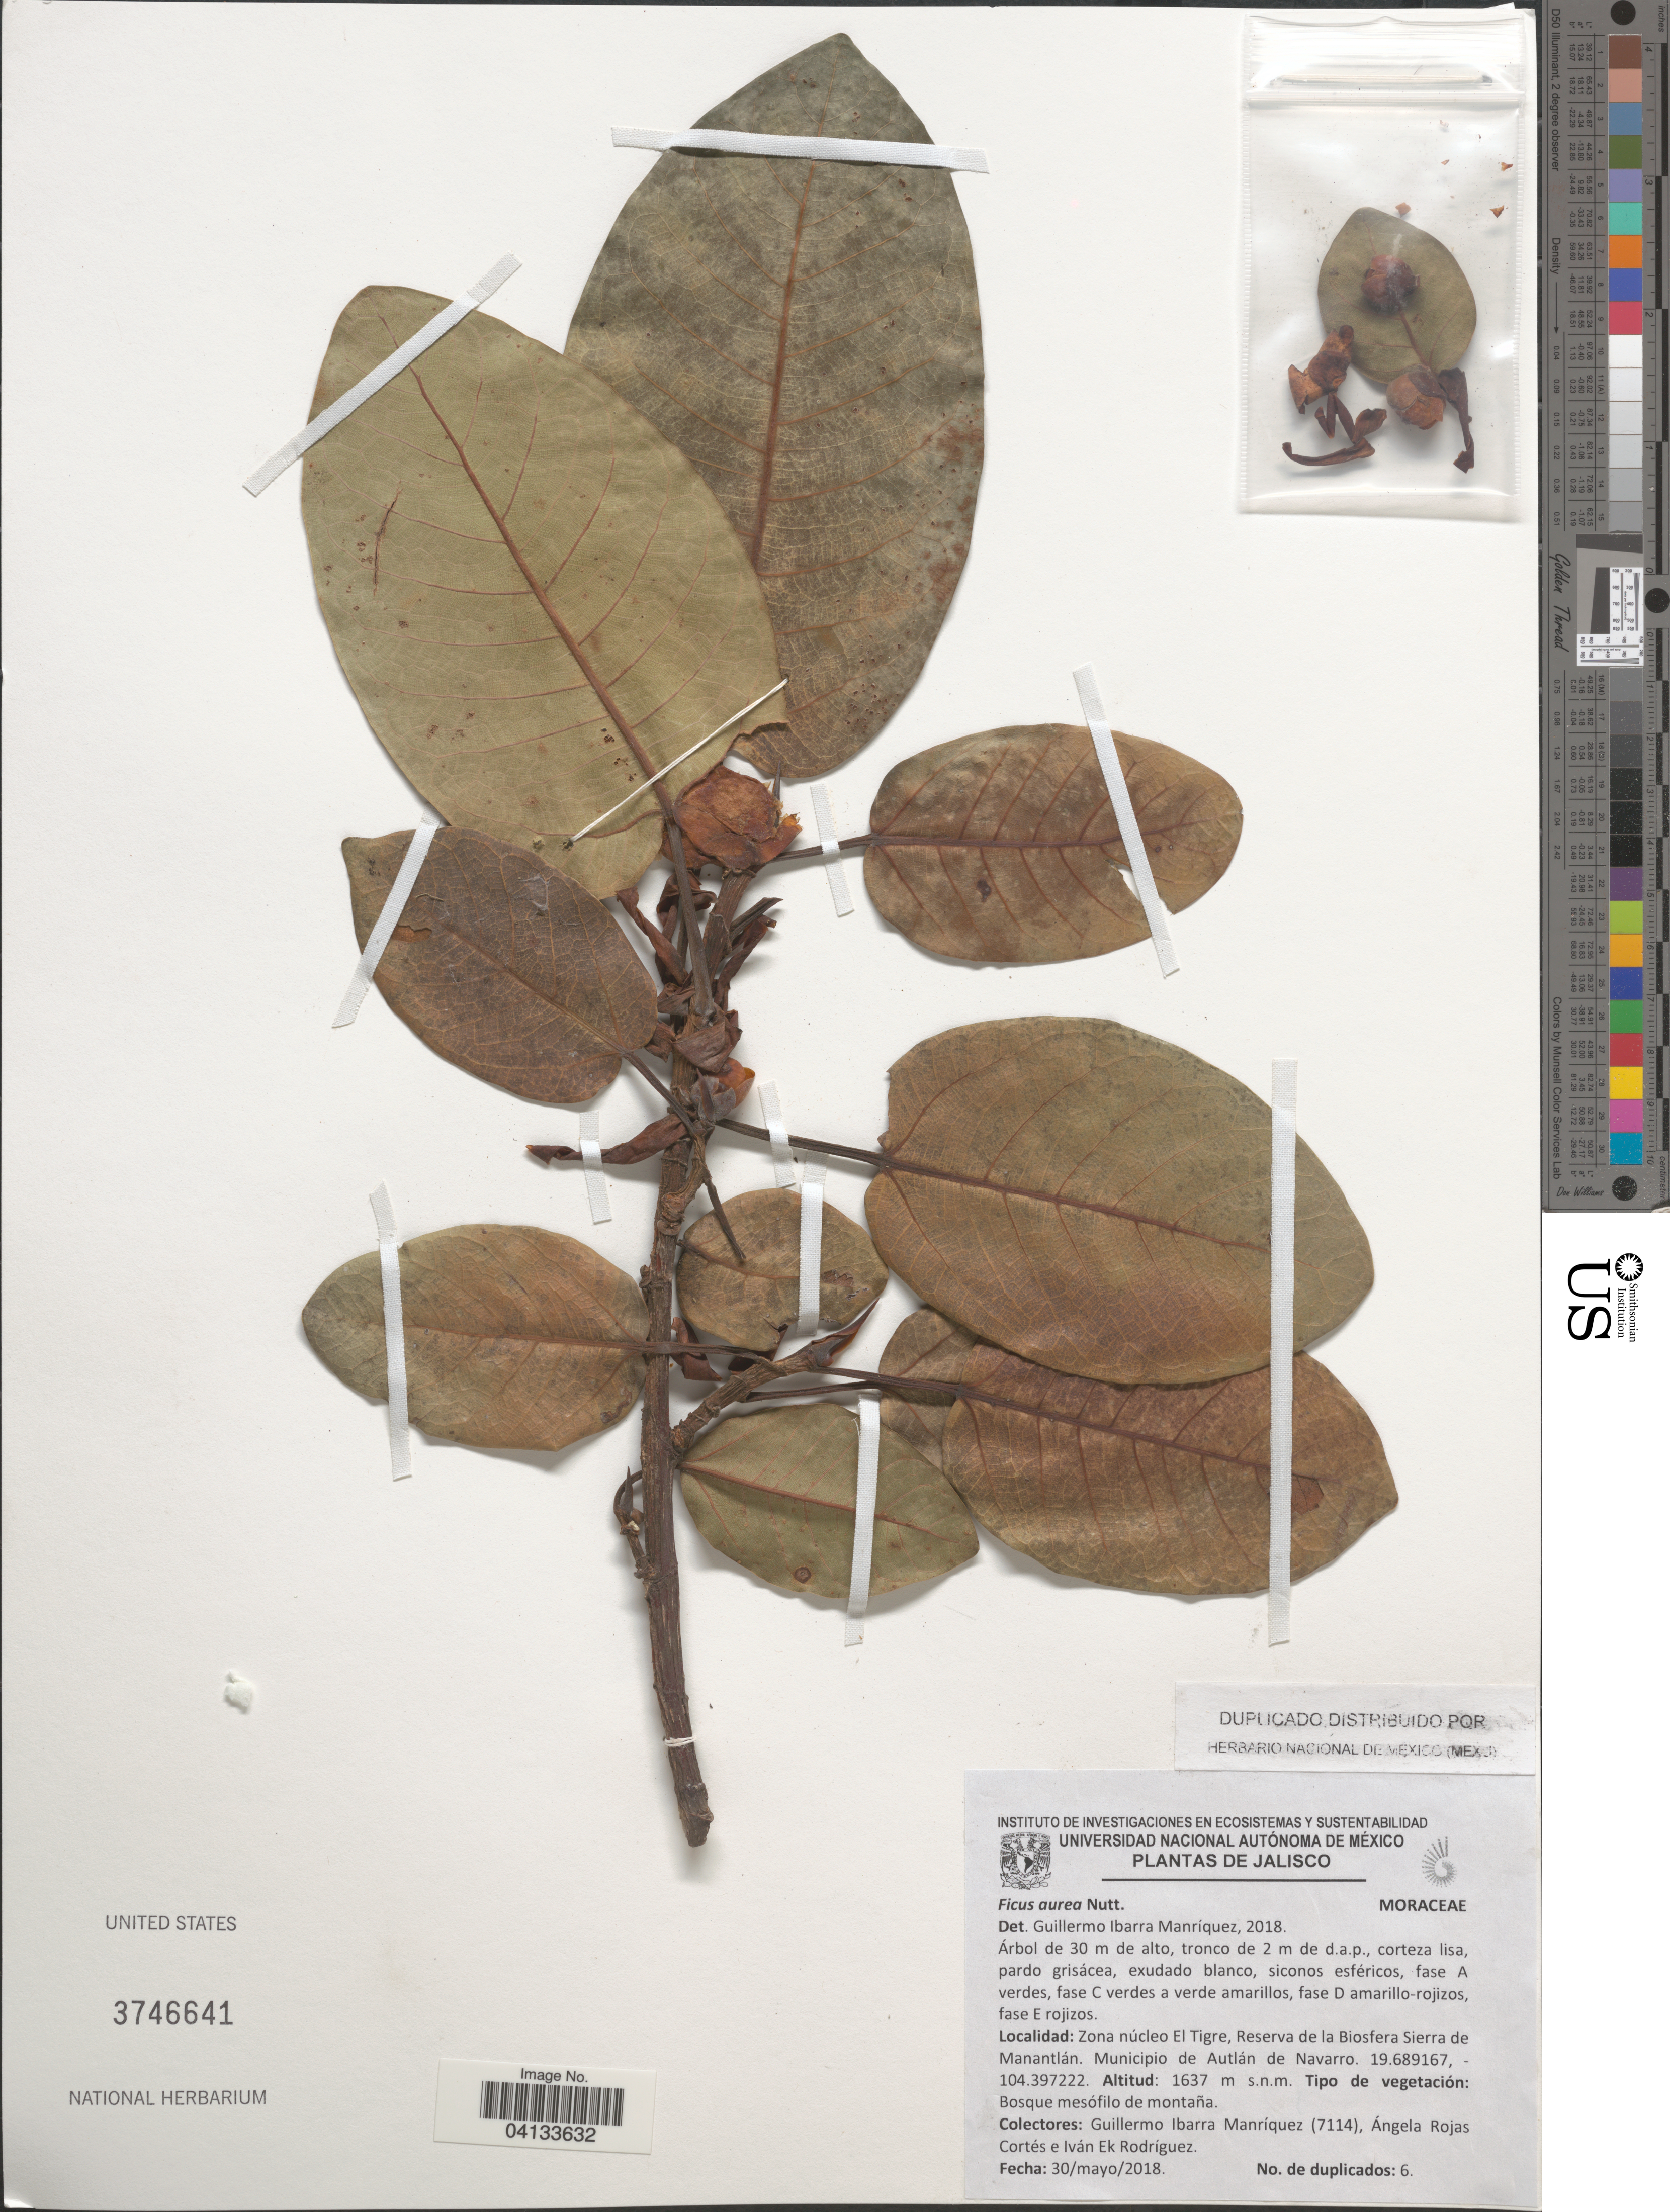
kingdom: Plantae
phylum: Tracheophyta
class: Magnoliopsida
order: Rosales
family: Moraceae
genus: Ficus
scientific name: Ficus aurea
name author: Nutt.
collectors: G. Ibarra-Manríquez, A. Rojas & I. Rodríguez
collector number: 7114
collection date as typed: Transcribed d/m/y: 30/5/2018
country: Mexico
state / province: Jalisco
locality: Zona núcleo El Tigre, Reserva de la Biosfera Sierra de Manantlán. Municipio de Autlán de Navarro.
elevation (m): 1637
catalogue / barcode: US 3746641